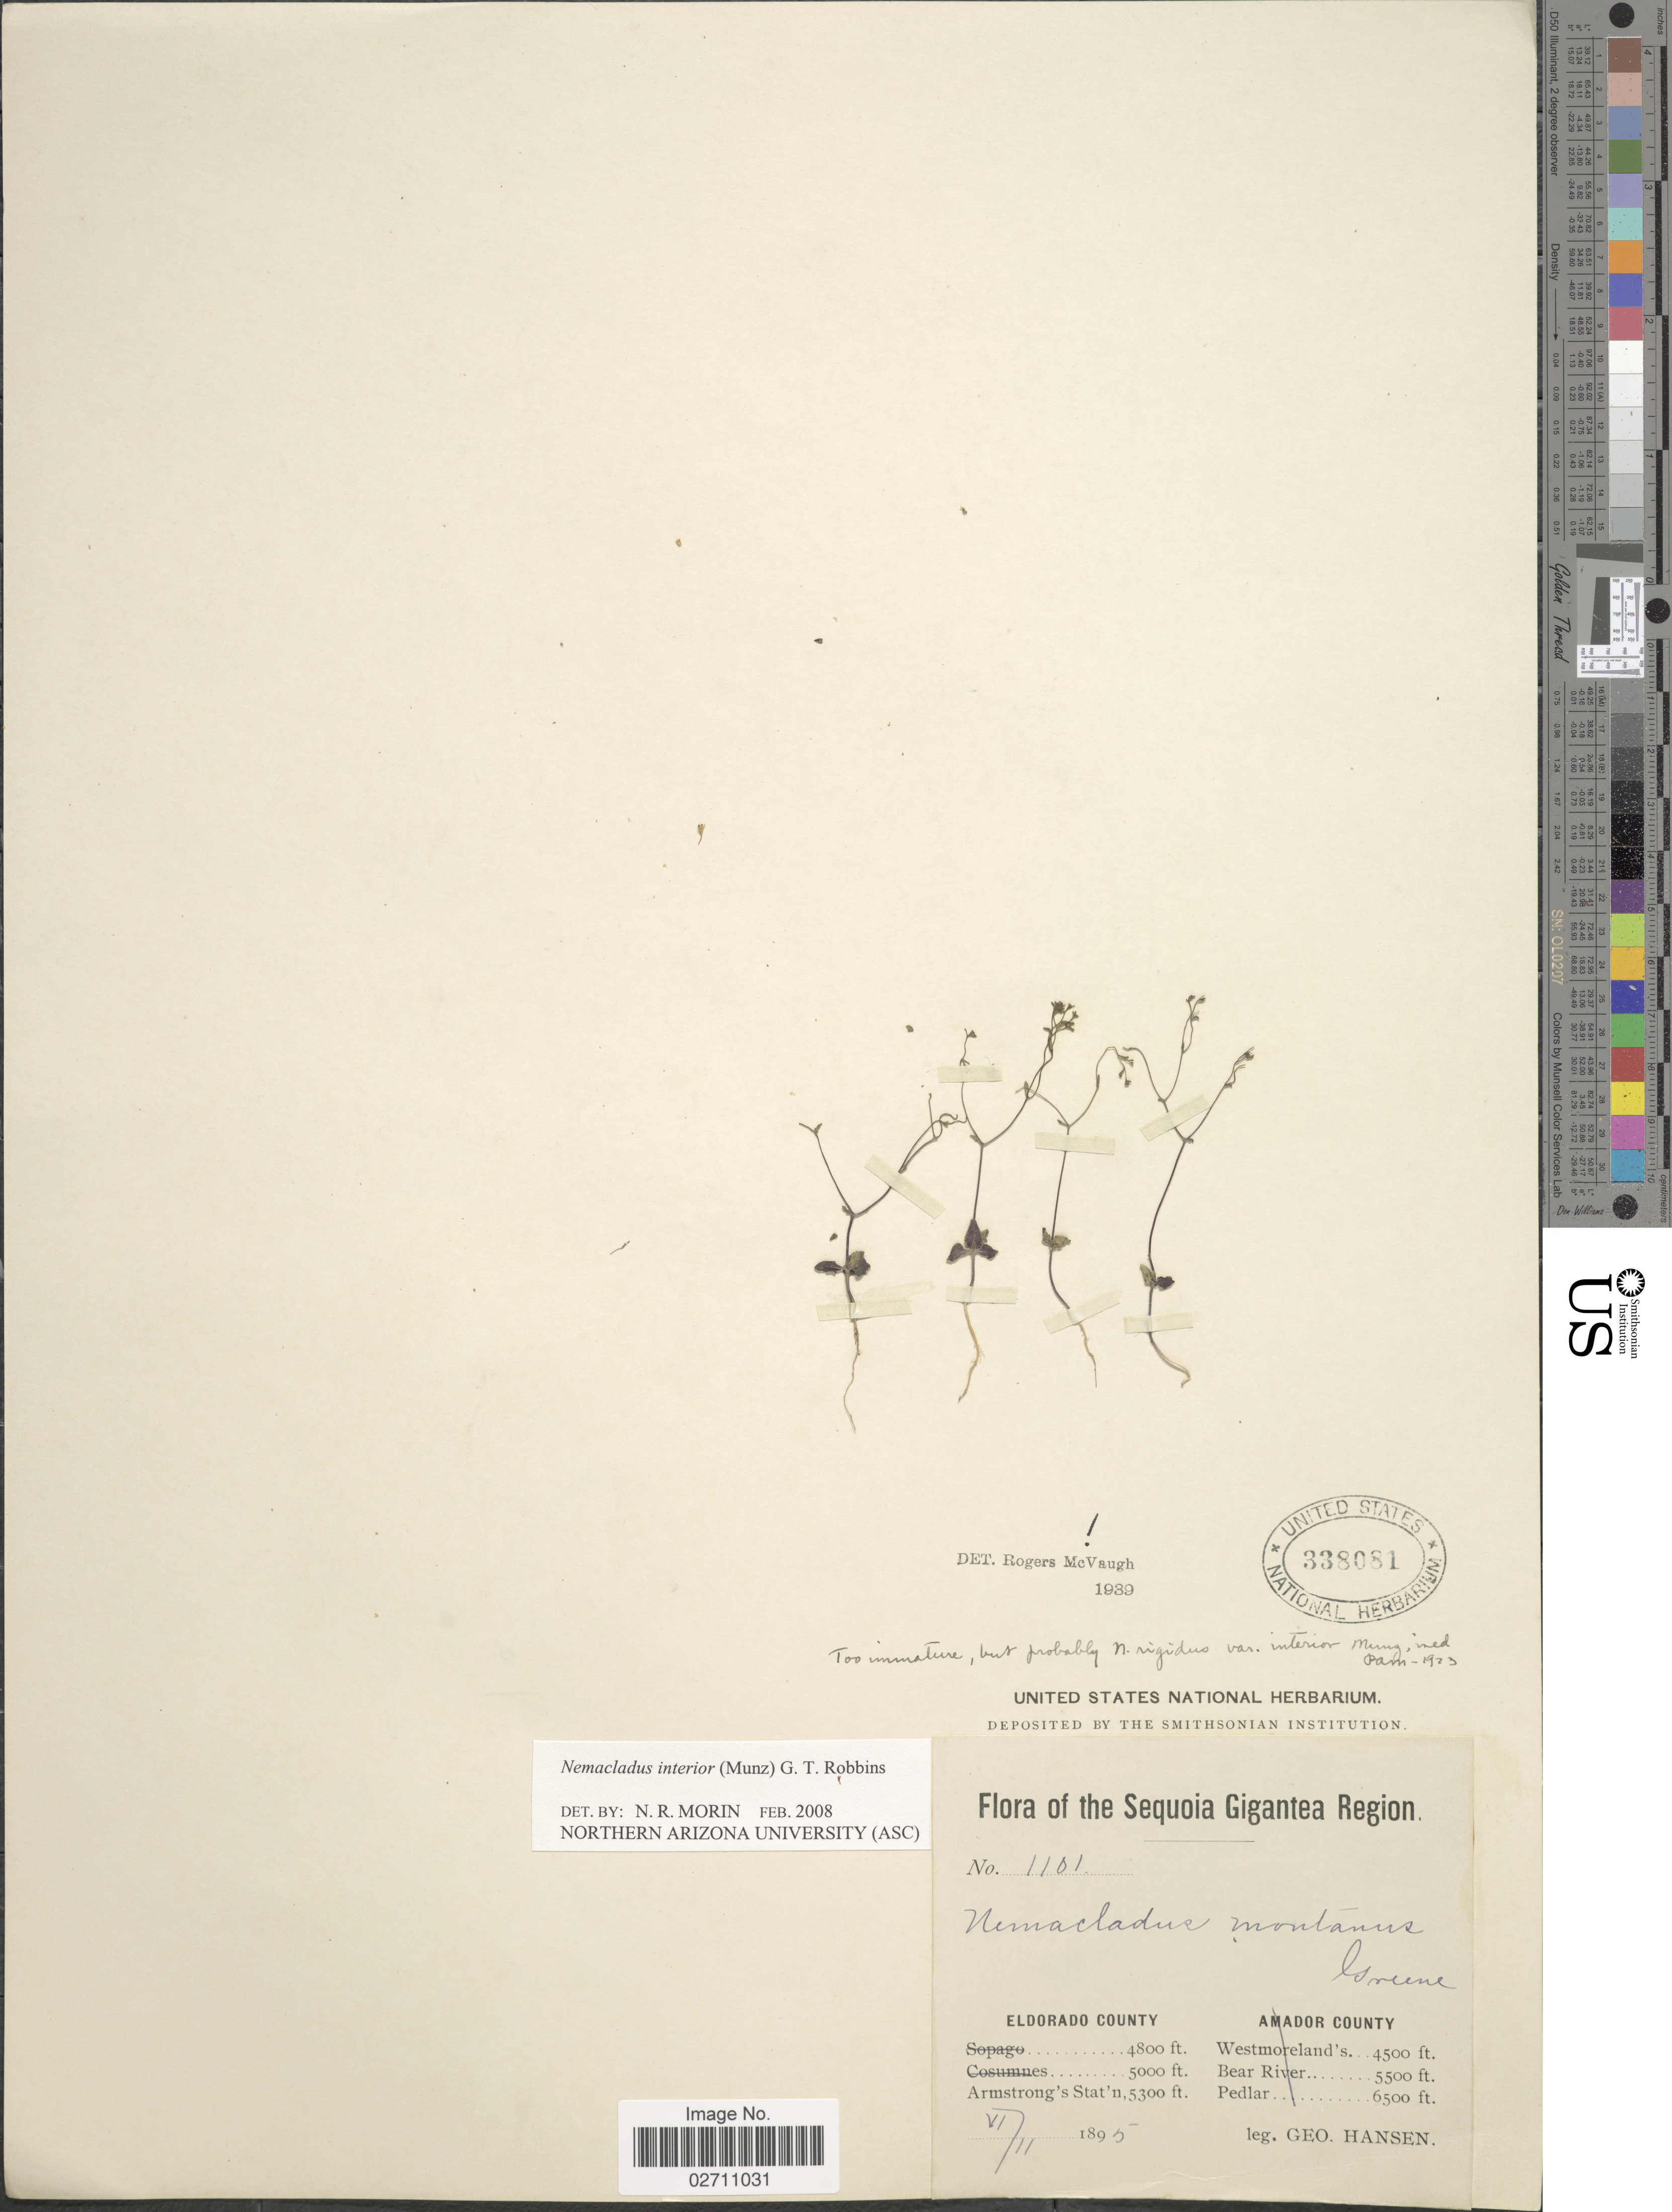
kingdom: Plantae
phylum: Tracheophyta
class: Magnoliopsida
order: Asterales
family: Campanulaceae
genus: Nemacladus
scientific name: Nemacladus interior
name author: (Munz) G.T. Robbins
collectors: G. Hansen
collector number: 1101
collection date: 1895-06-11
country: United States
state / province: California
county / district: El Dorado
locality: The Sequoia Region, Eldorado County, Armstrong's Stat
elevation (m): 1615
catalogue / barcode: US 338081